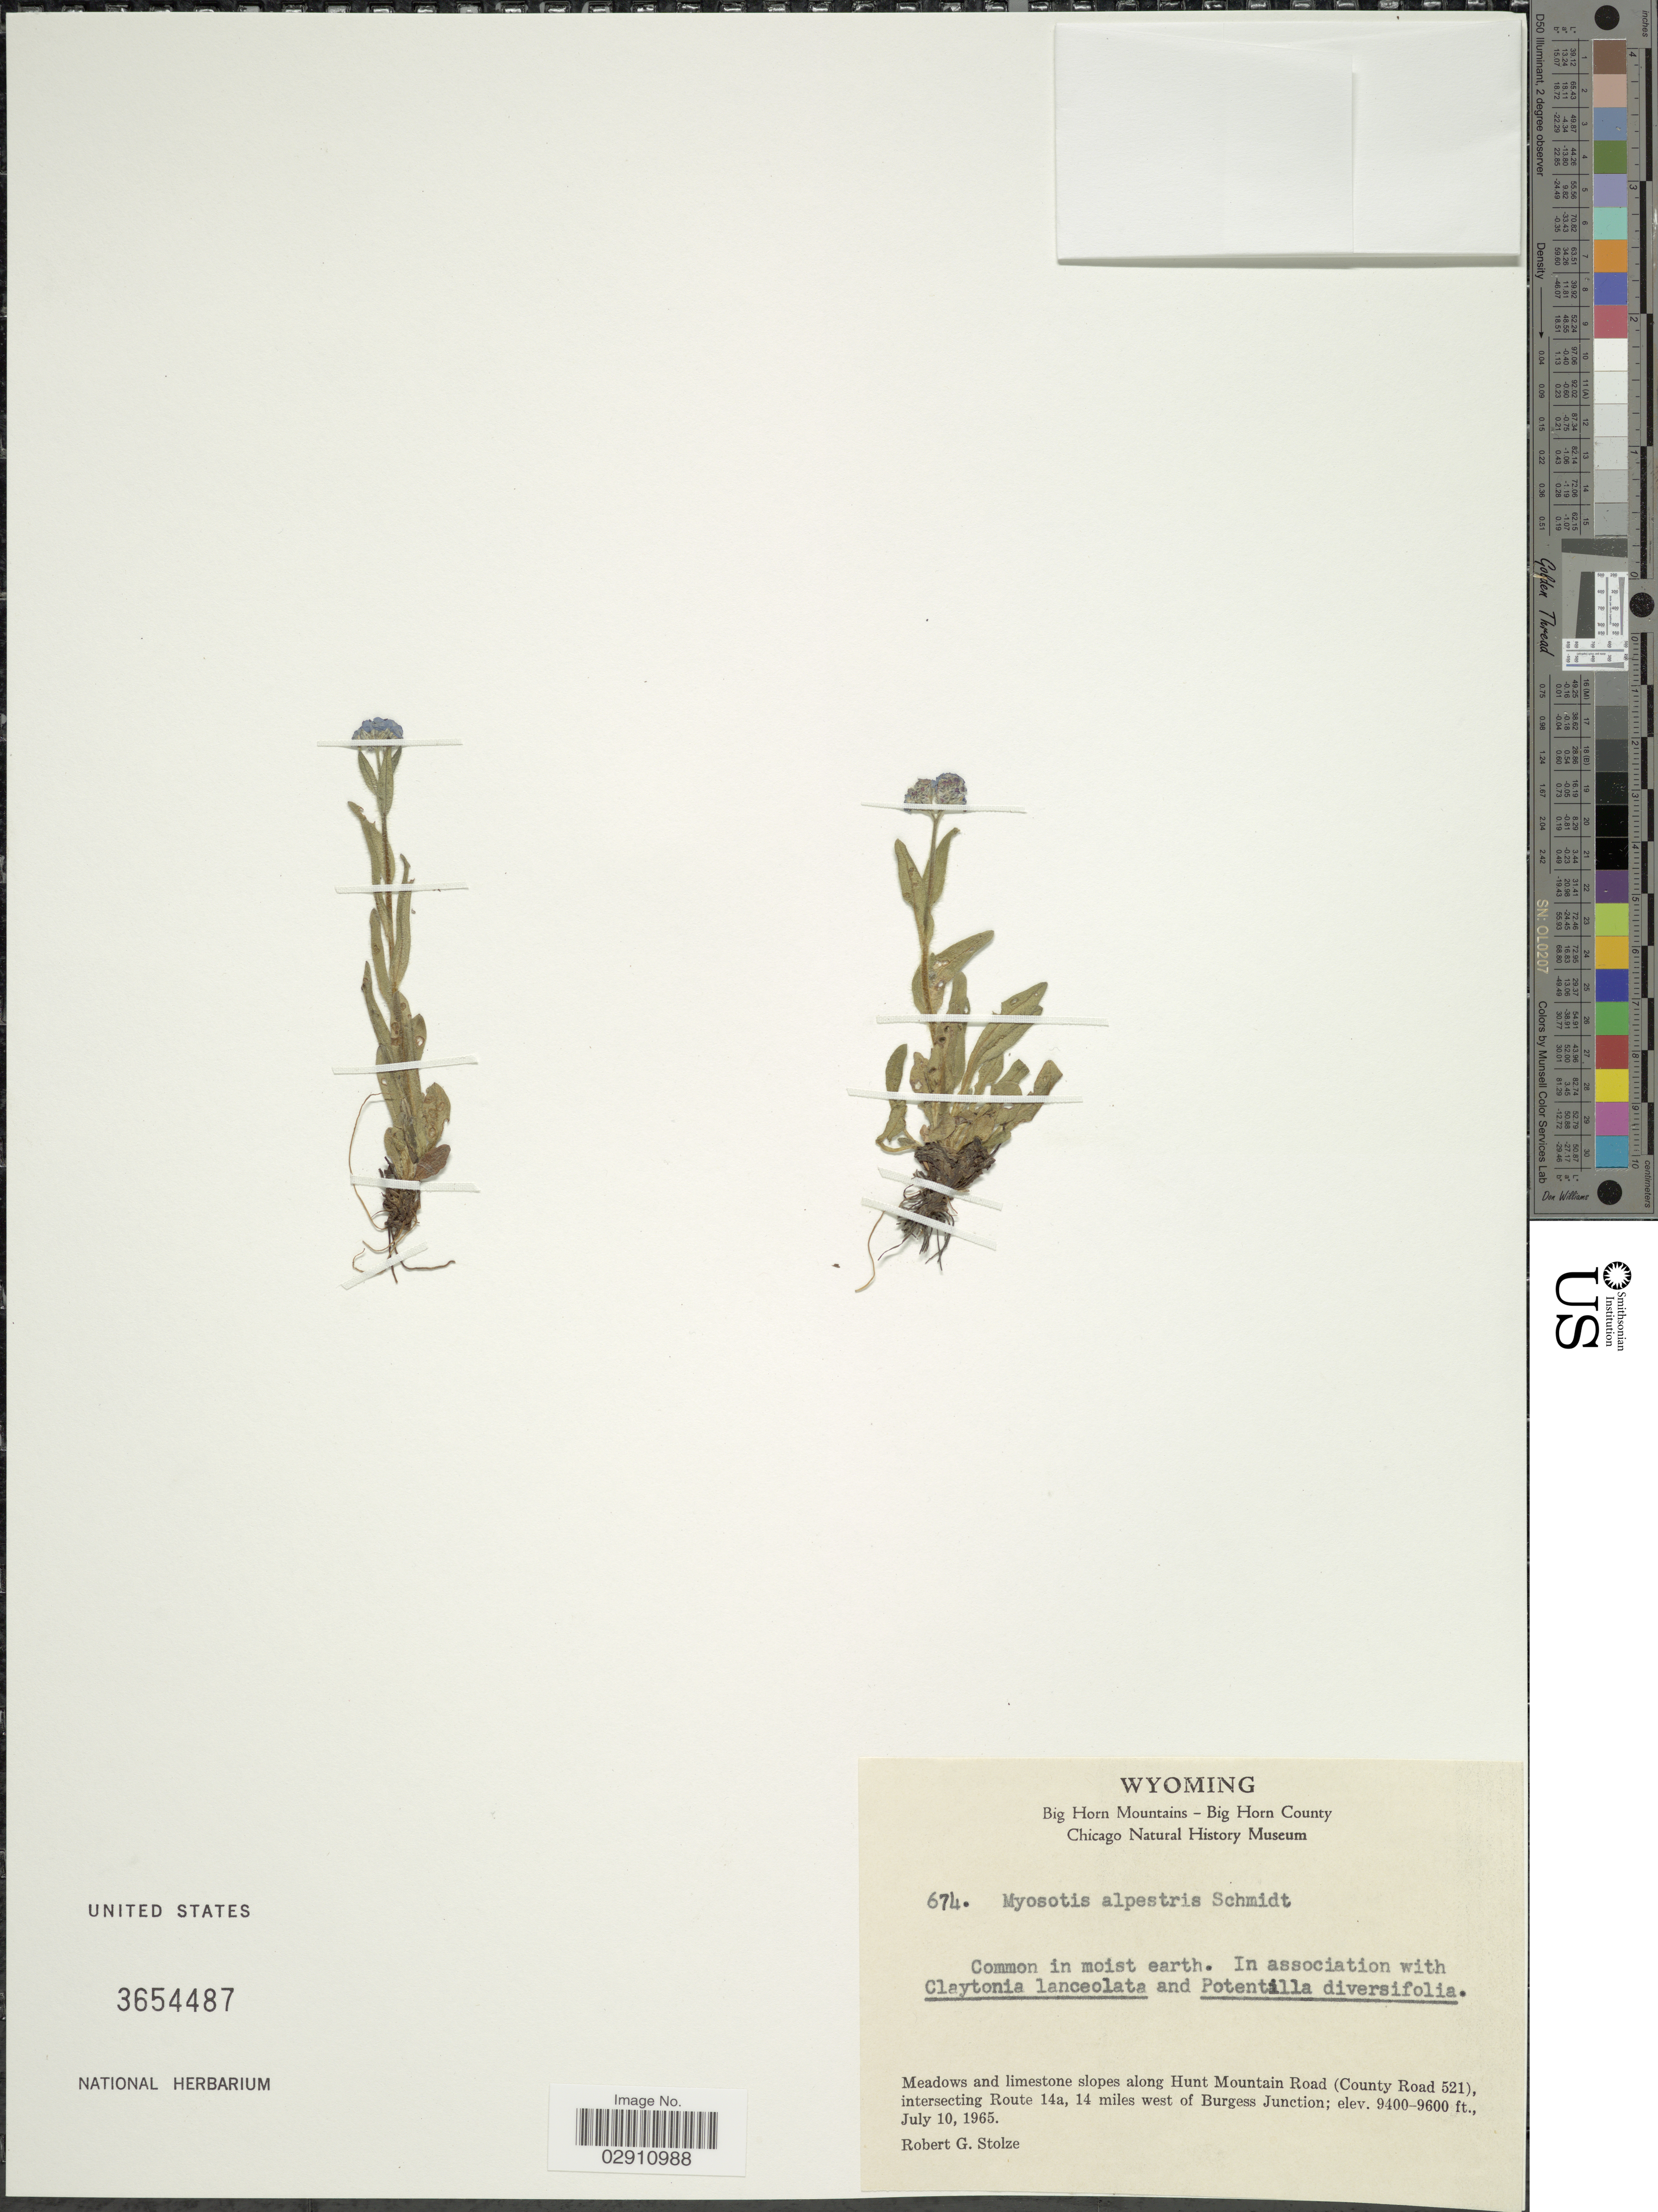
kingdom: Plantae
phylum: Tracheophyta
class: Magnoliopsida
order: Boraginales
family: Boraginaceae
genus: Myosotis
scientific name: Myosotis alpestris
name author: F.W. Schmidt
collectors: R. G. Stolze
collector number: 674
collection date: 1965-07-10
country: United States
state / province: Wyoming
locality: Big Horn Mountains- Big Horn County. Meadows and limestone slopes along Hunt Mountain Road (County Road 521), intersecting Route 14a, 14 miles west of Burgess Junction.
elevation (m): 2865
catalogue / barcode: US 3654487